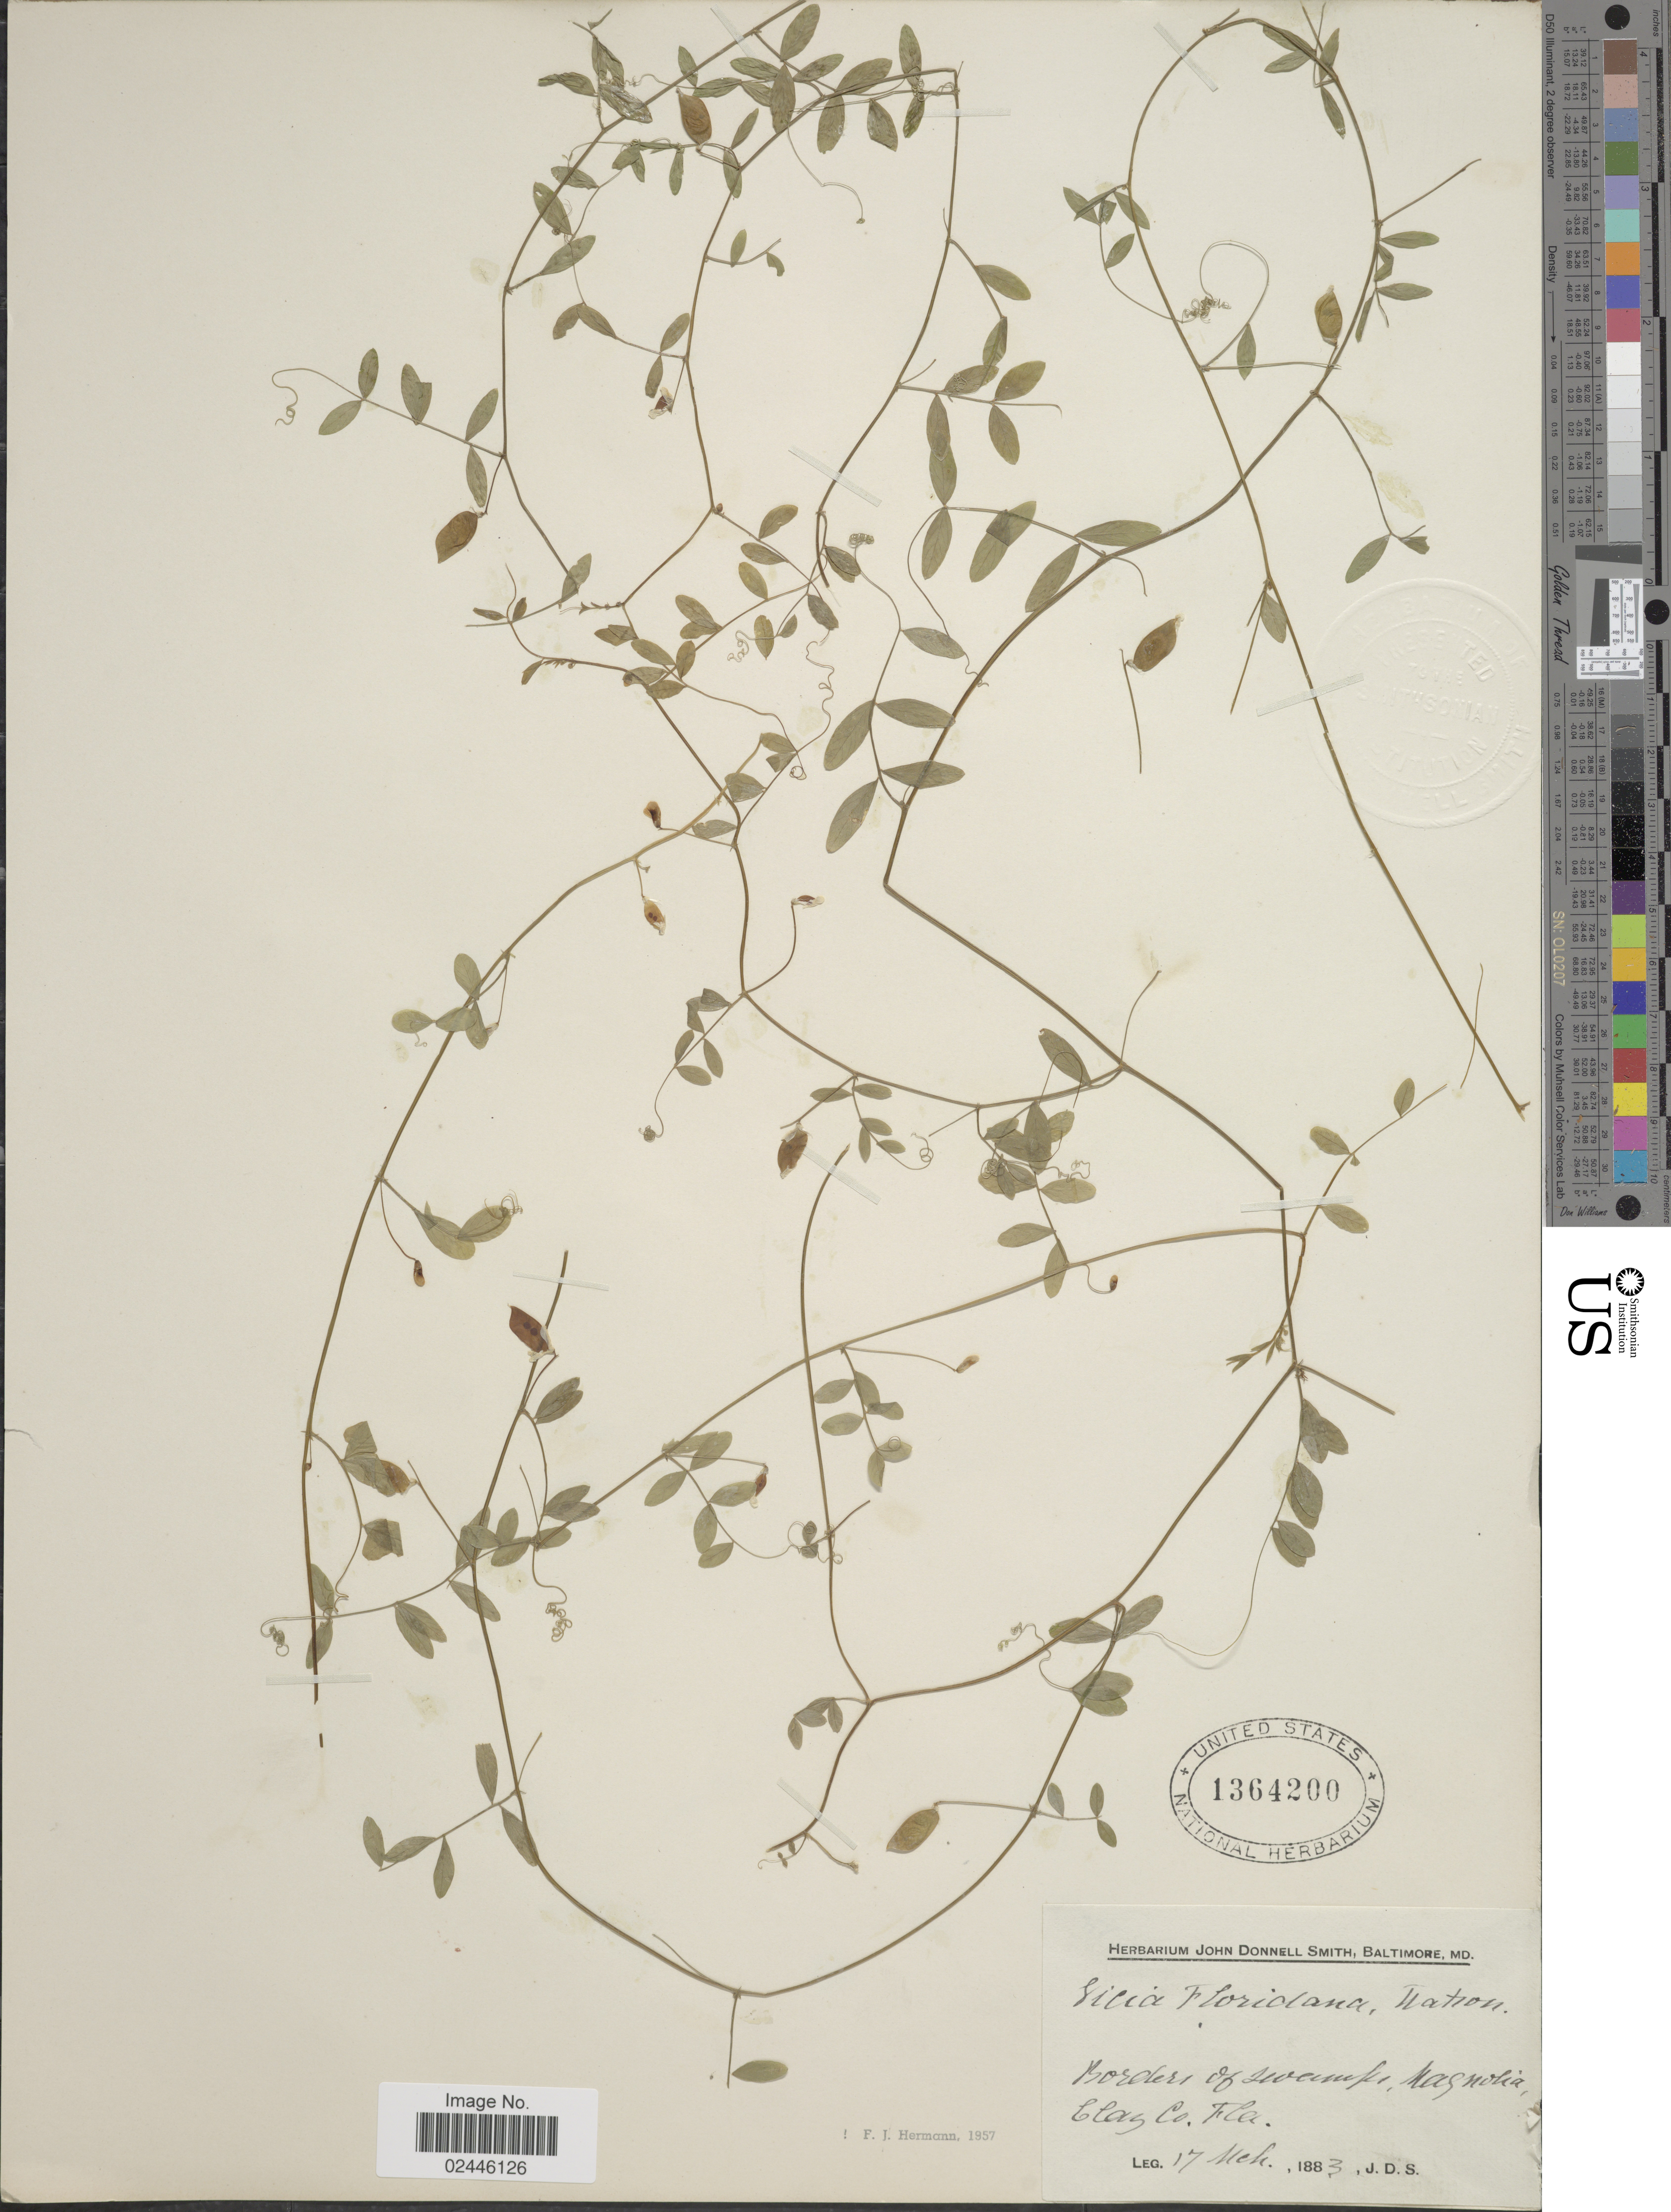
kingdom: Plantae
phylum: Tracheophyta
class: Magnoliopsida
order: Fabales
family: Fabaceae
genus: Vicia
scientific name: Vicia floridana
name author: S. Watson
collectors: J. Donnell Smith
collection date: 1883-03-17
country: United States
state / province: Florida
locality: Borders of swamp, Magnolia Clay Co.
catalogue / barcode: US 1364200